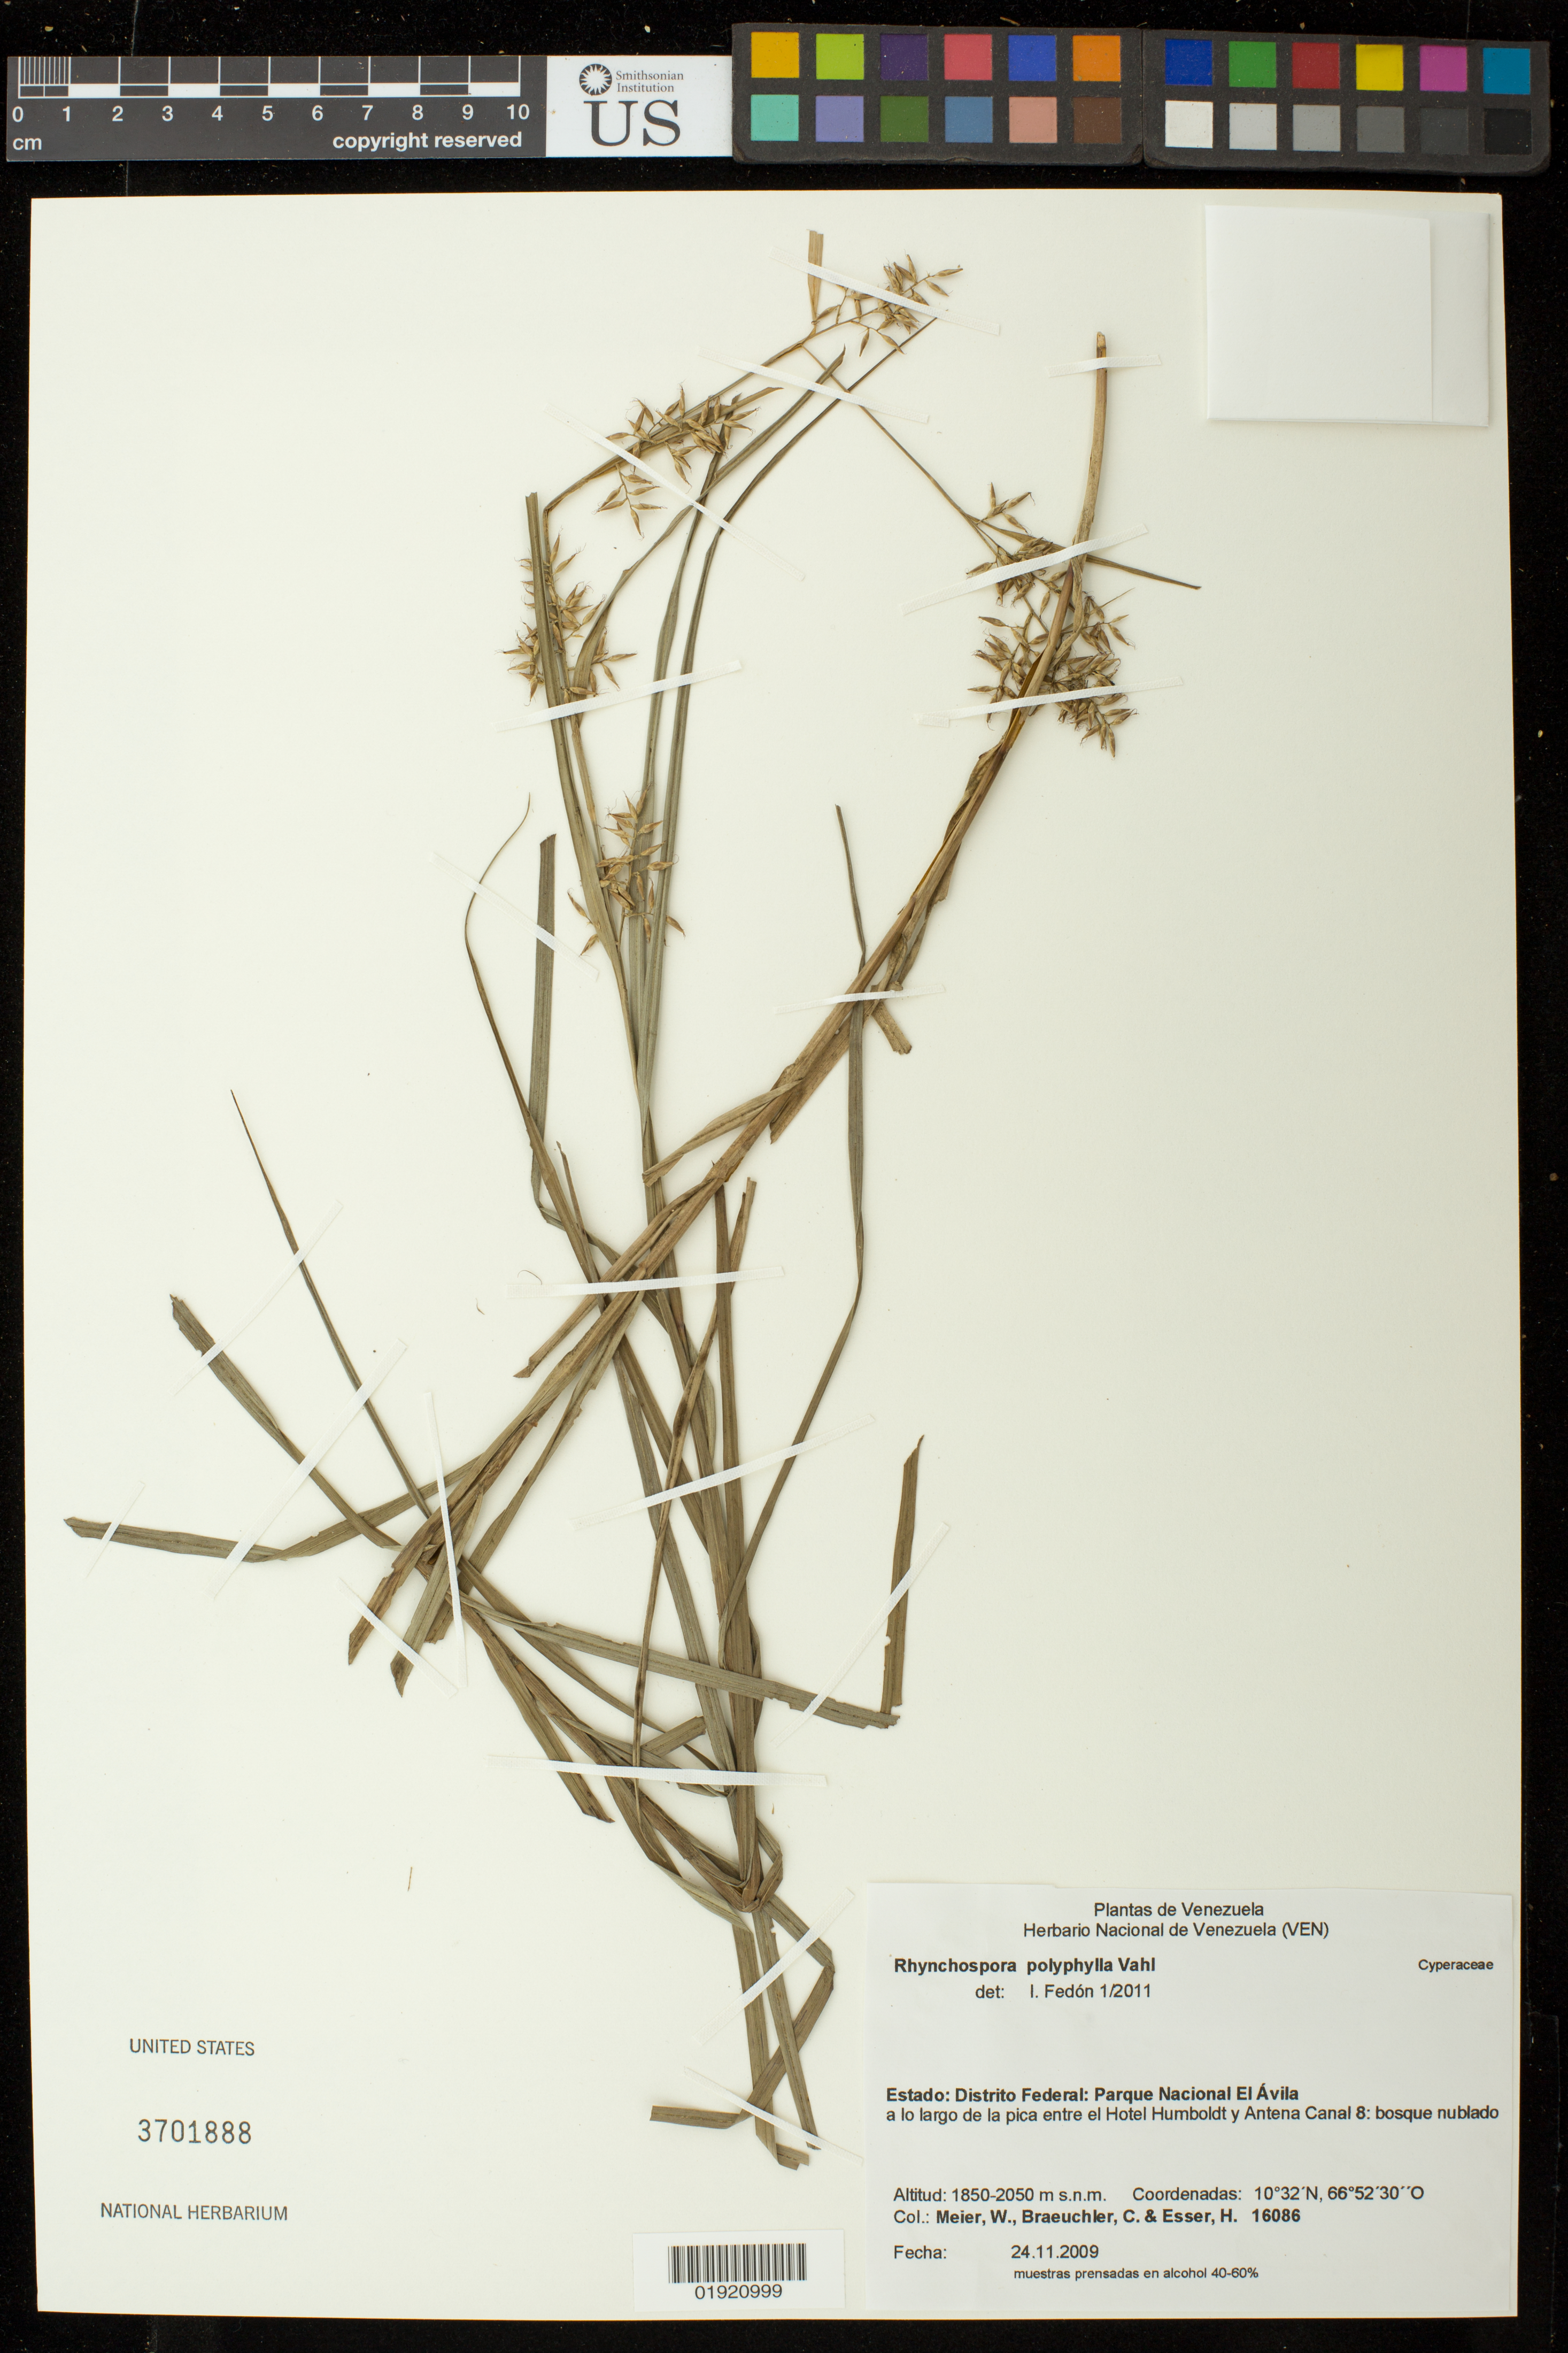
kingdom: Plantae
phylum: Tracheophyta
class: Liliopsida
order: Poales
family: Cyperaceae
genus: Rhynchospora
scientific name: Rhynchospora polyphylla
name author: (Vahl) Vahl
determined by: Fedon, I. C.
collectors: W. Meier, C. Braeuchler & H. Esser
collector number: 16086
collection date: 2009-11-24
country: Venezuela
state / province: Miranda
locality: Estado: Distrito Federal: Parque Nacional El Avila. a lo largo de la pica entre el Hotel Humboldt y Antena Canal 8.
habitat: Bosque nublado.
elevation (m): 1850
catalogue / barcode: US 3701888